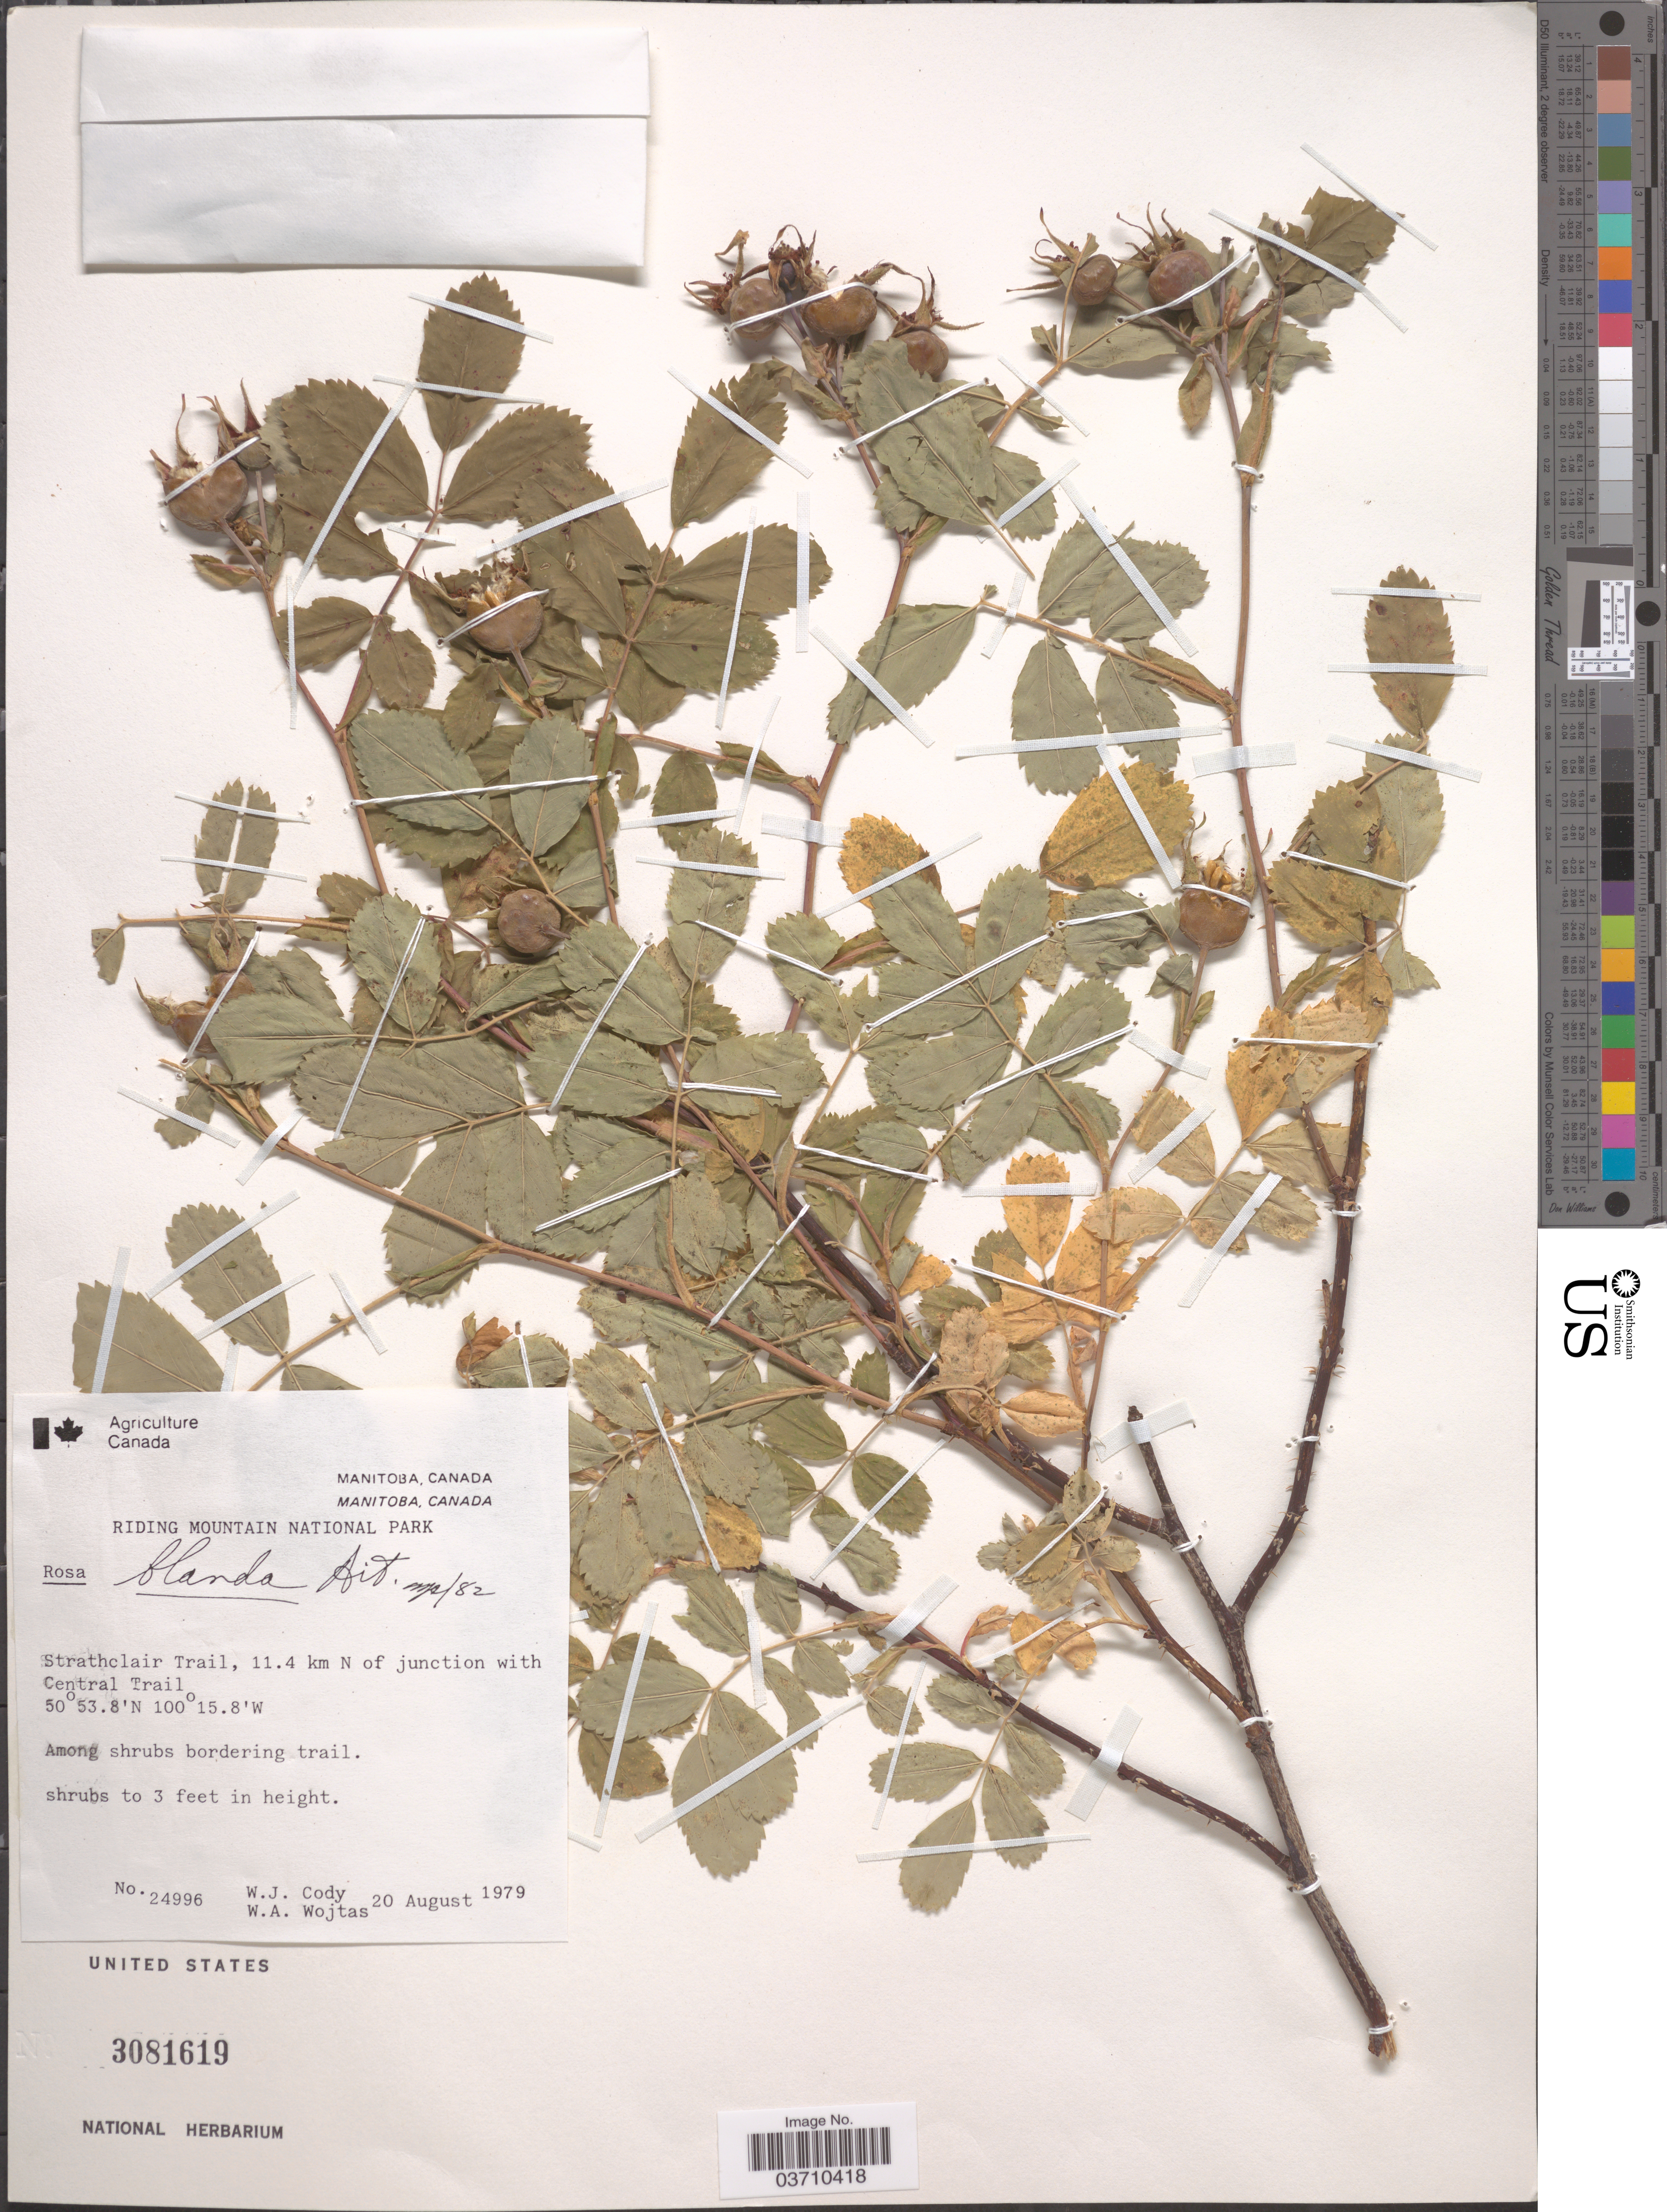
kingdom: Plantae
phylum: Tracheophyta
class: Magnoliopsida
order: Rosales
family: Rosaceae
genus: Rosa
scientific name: Rosa blanda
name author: Aiton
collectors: W. Cody & W. Wojtas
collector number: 24996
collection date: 1979-08-20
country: Canada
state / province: Manitoba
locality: Riding Mountain National Park. Strathclair Trail, 11.4 km N of junction with Central Trail.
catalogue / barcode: US 3081619